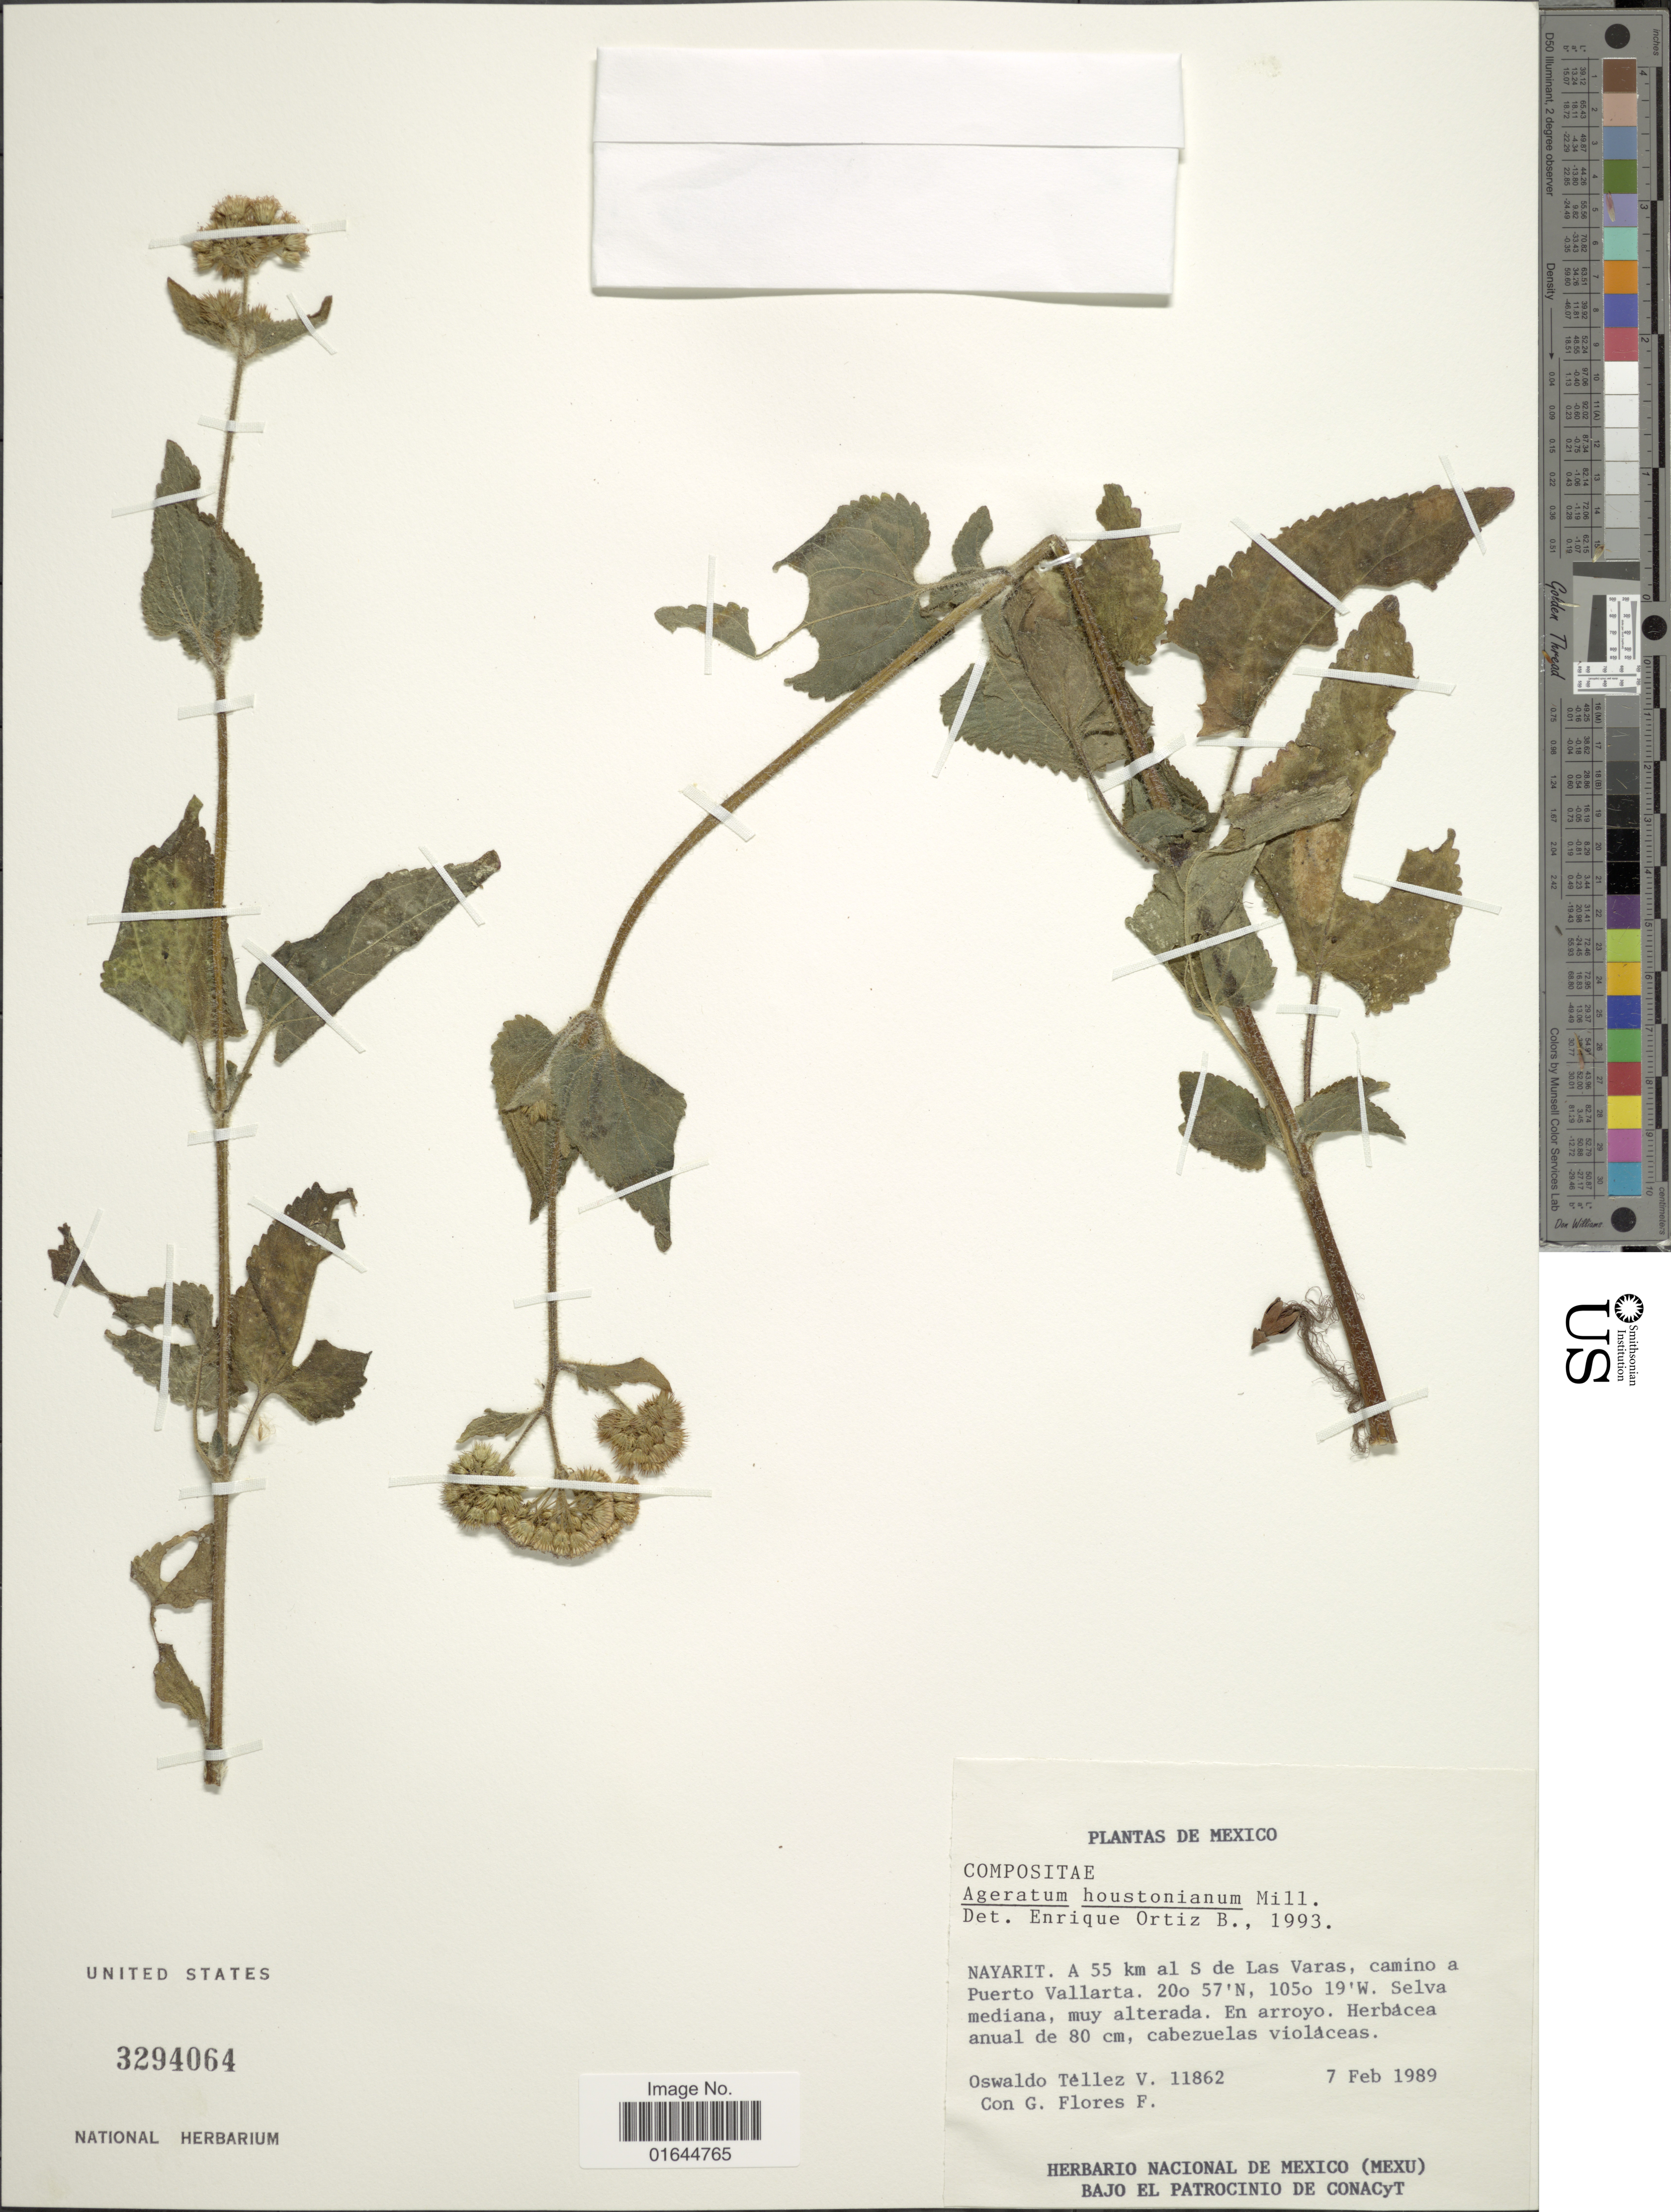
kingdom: Plantae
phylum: Tracheophyta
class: Magnoliopsida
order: Asterales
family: Asteraceae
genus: Ageratum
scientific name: Ageratum houstonianum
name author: Mill.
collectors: O. Téllez V. & G. Flores F.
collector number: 11862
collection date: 1989-02-07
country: Mexico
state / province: Nayarit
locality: Mexico, Nayarit. A 55 km al S de Las Varsa, camino a Puerto Vallarta.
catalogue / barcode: US 3294064